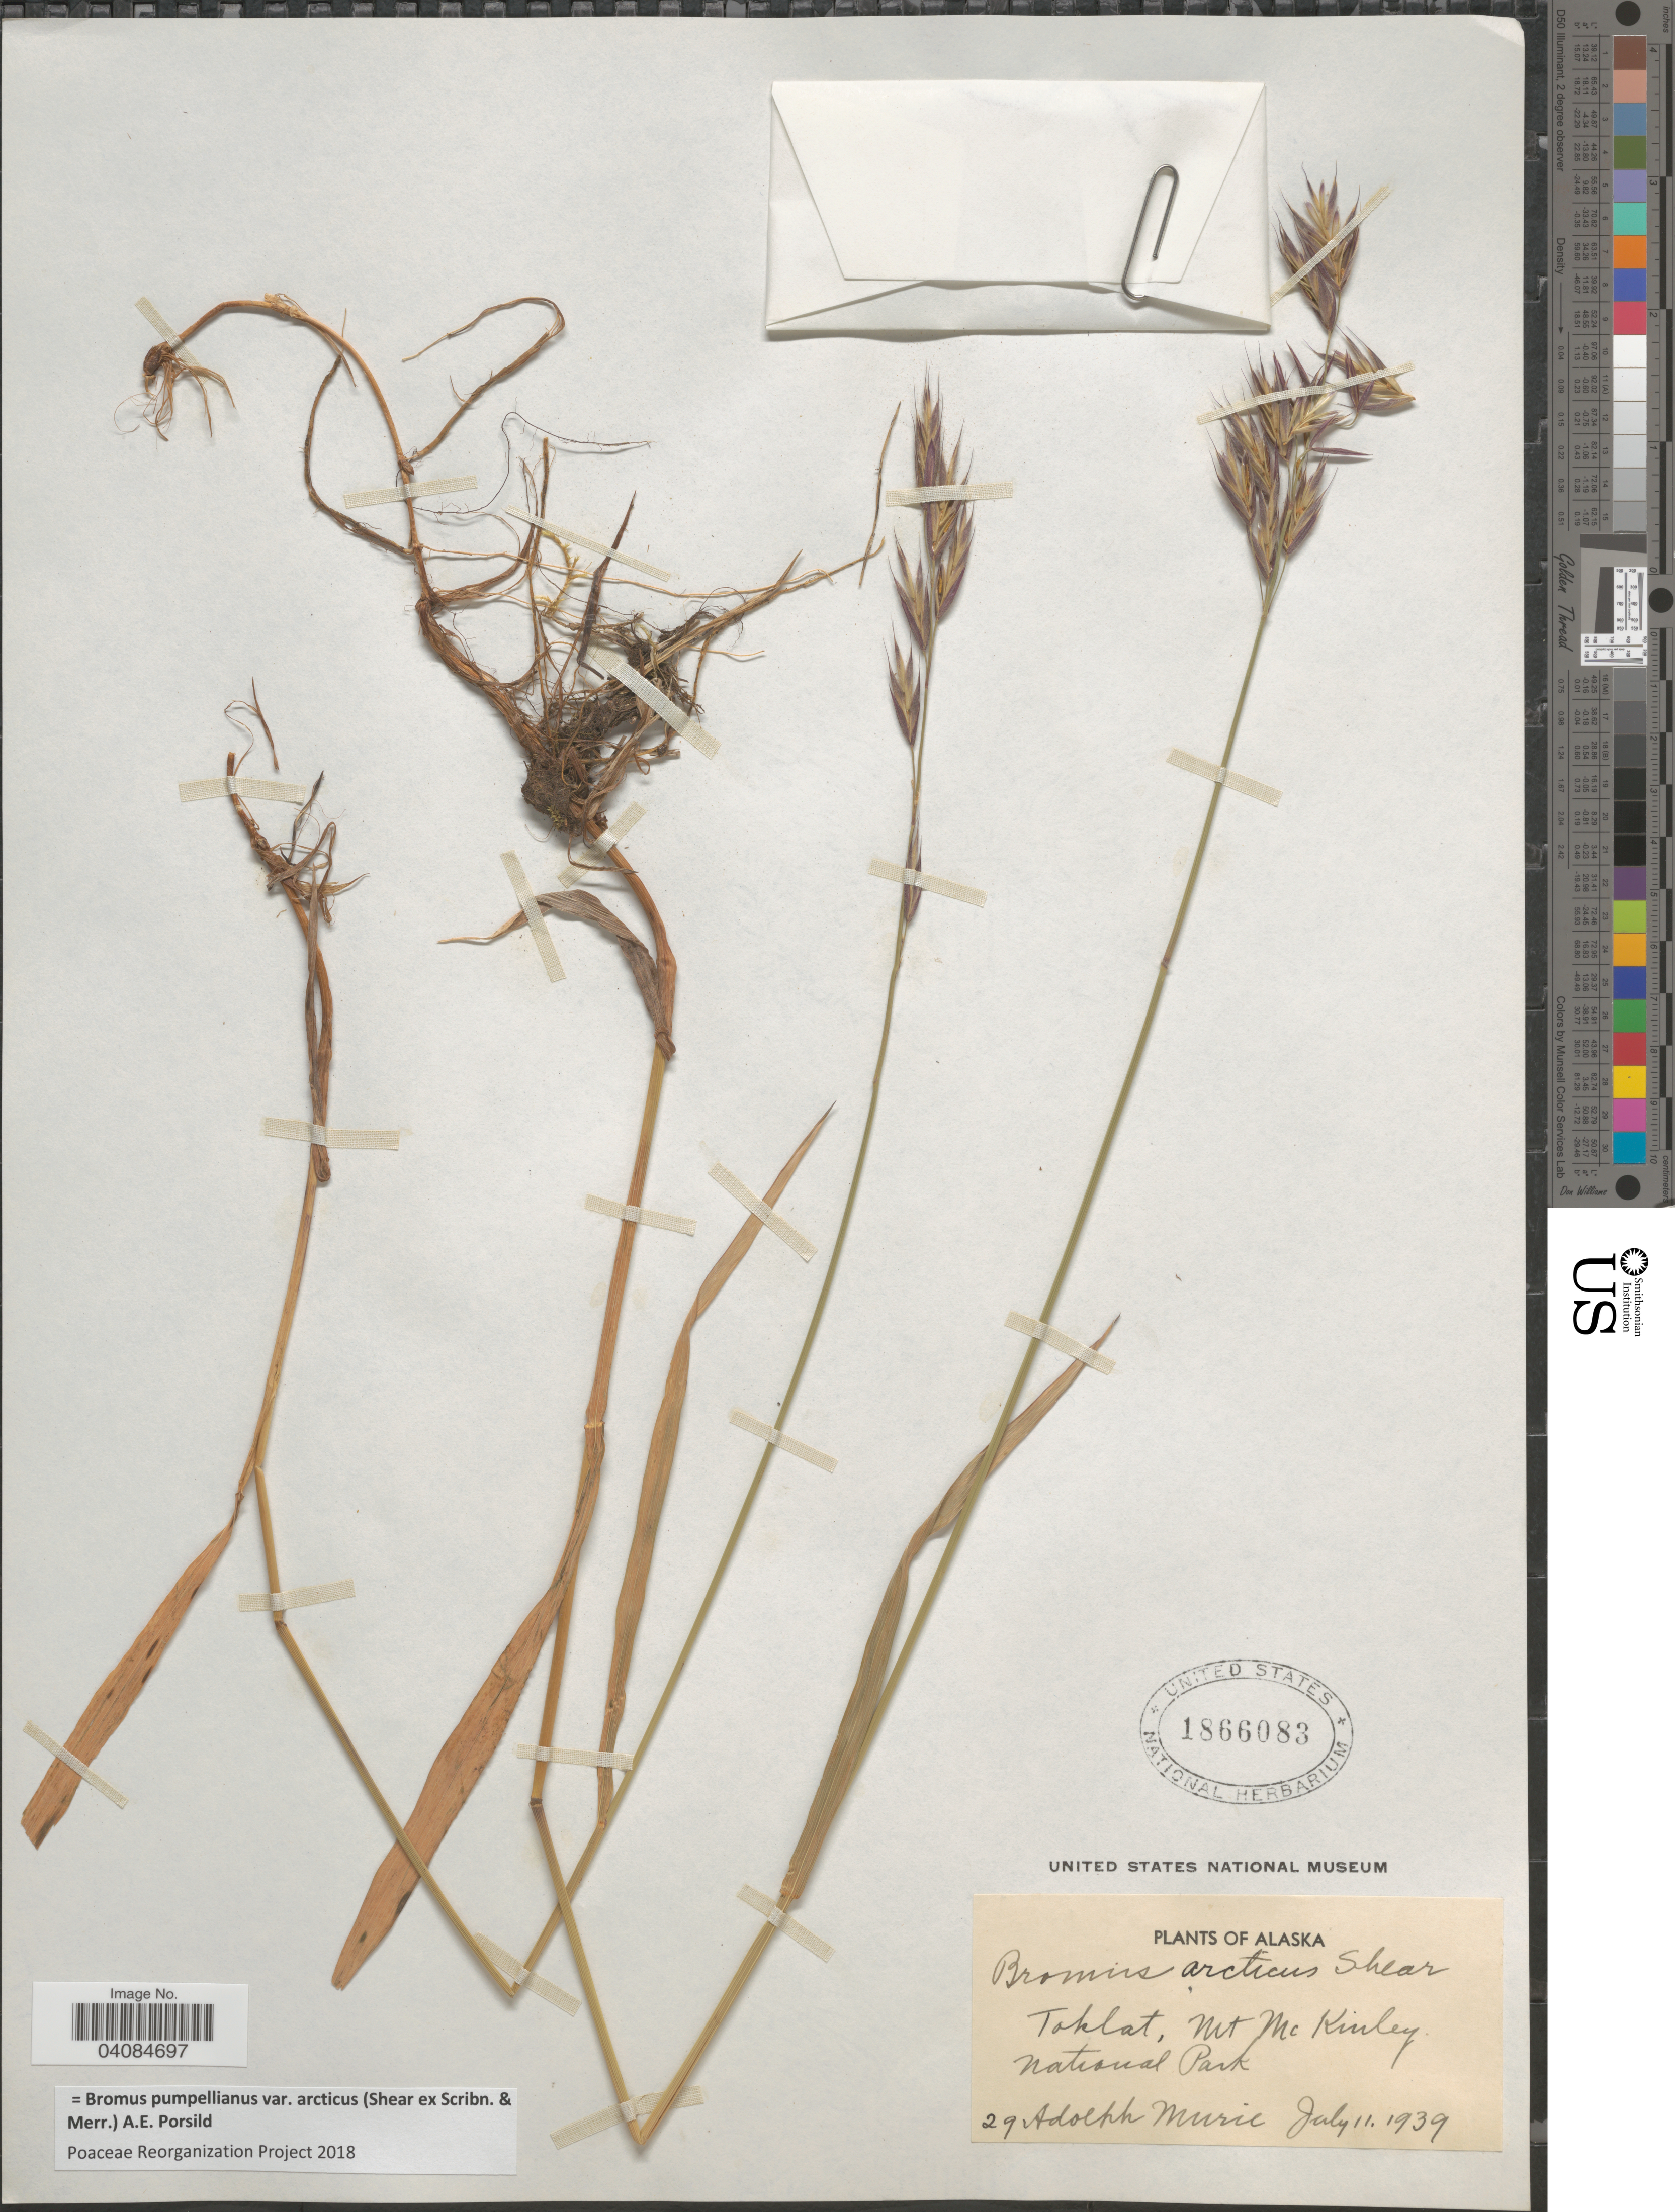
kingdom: Plantae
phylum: Tracheophyta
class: Liliopsida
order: Poales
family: Poaceae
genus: Bromus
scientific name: Bromus pumpellianus var. arcticus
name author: (Shear ex Scribn. & Merr.) A.E. Porsild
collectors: A. Murie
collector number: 29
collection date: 1939-07-11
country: United States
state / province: Alaska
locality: Toklat, Mt Mc Kinley National Park.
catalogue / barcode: US 1866083